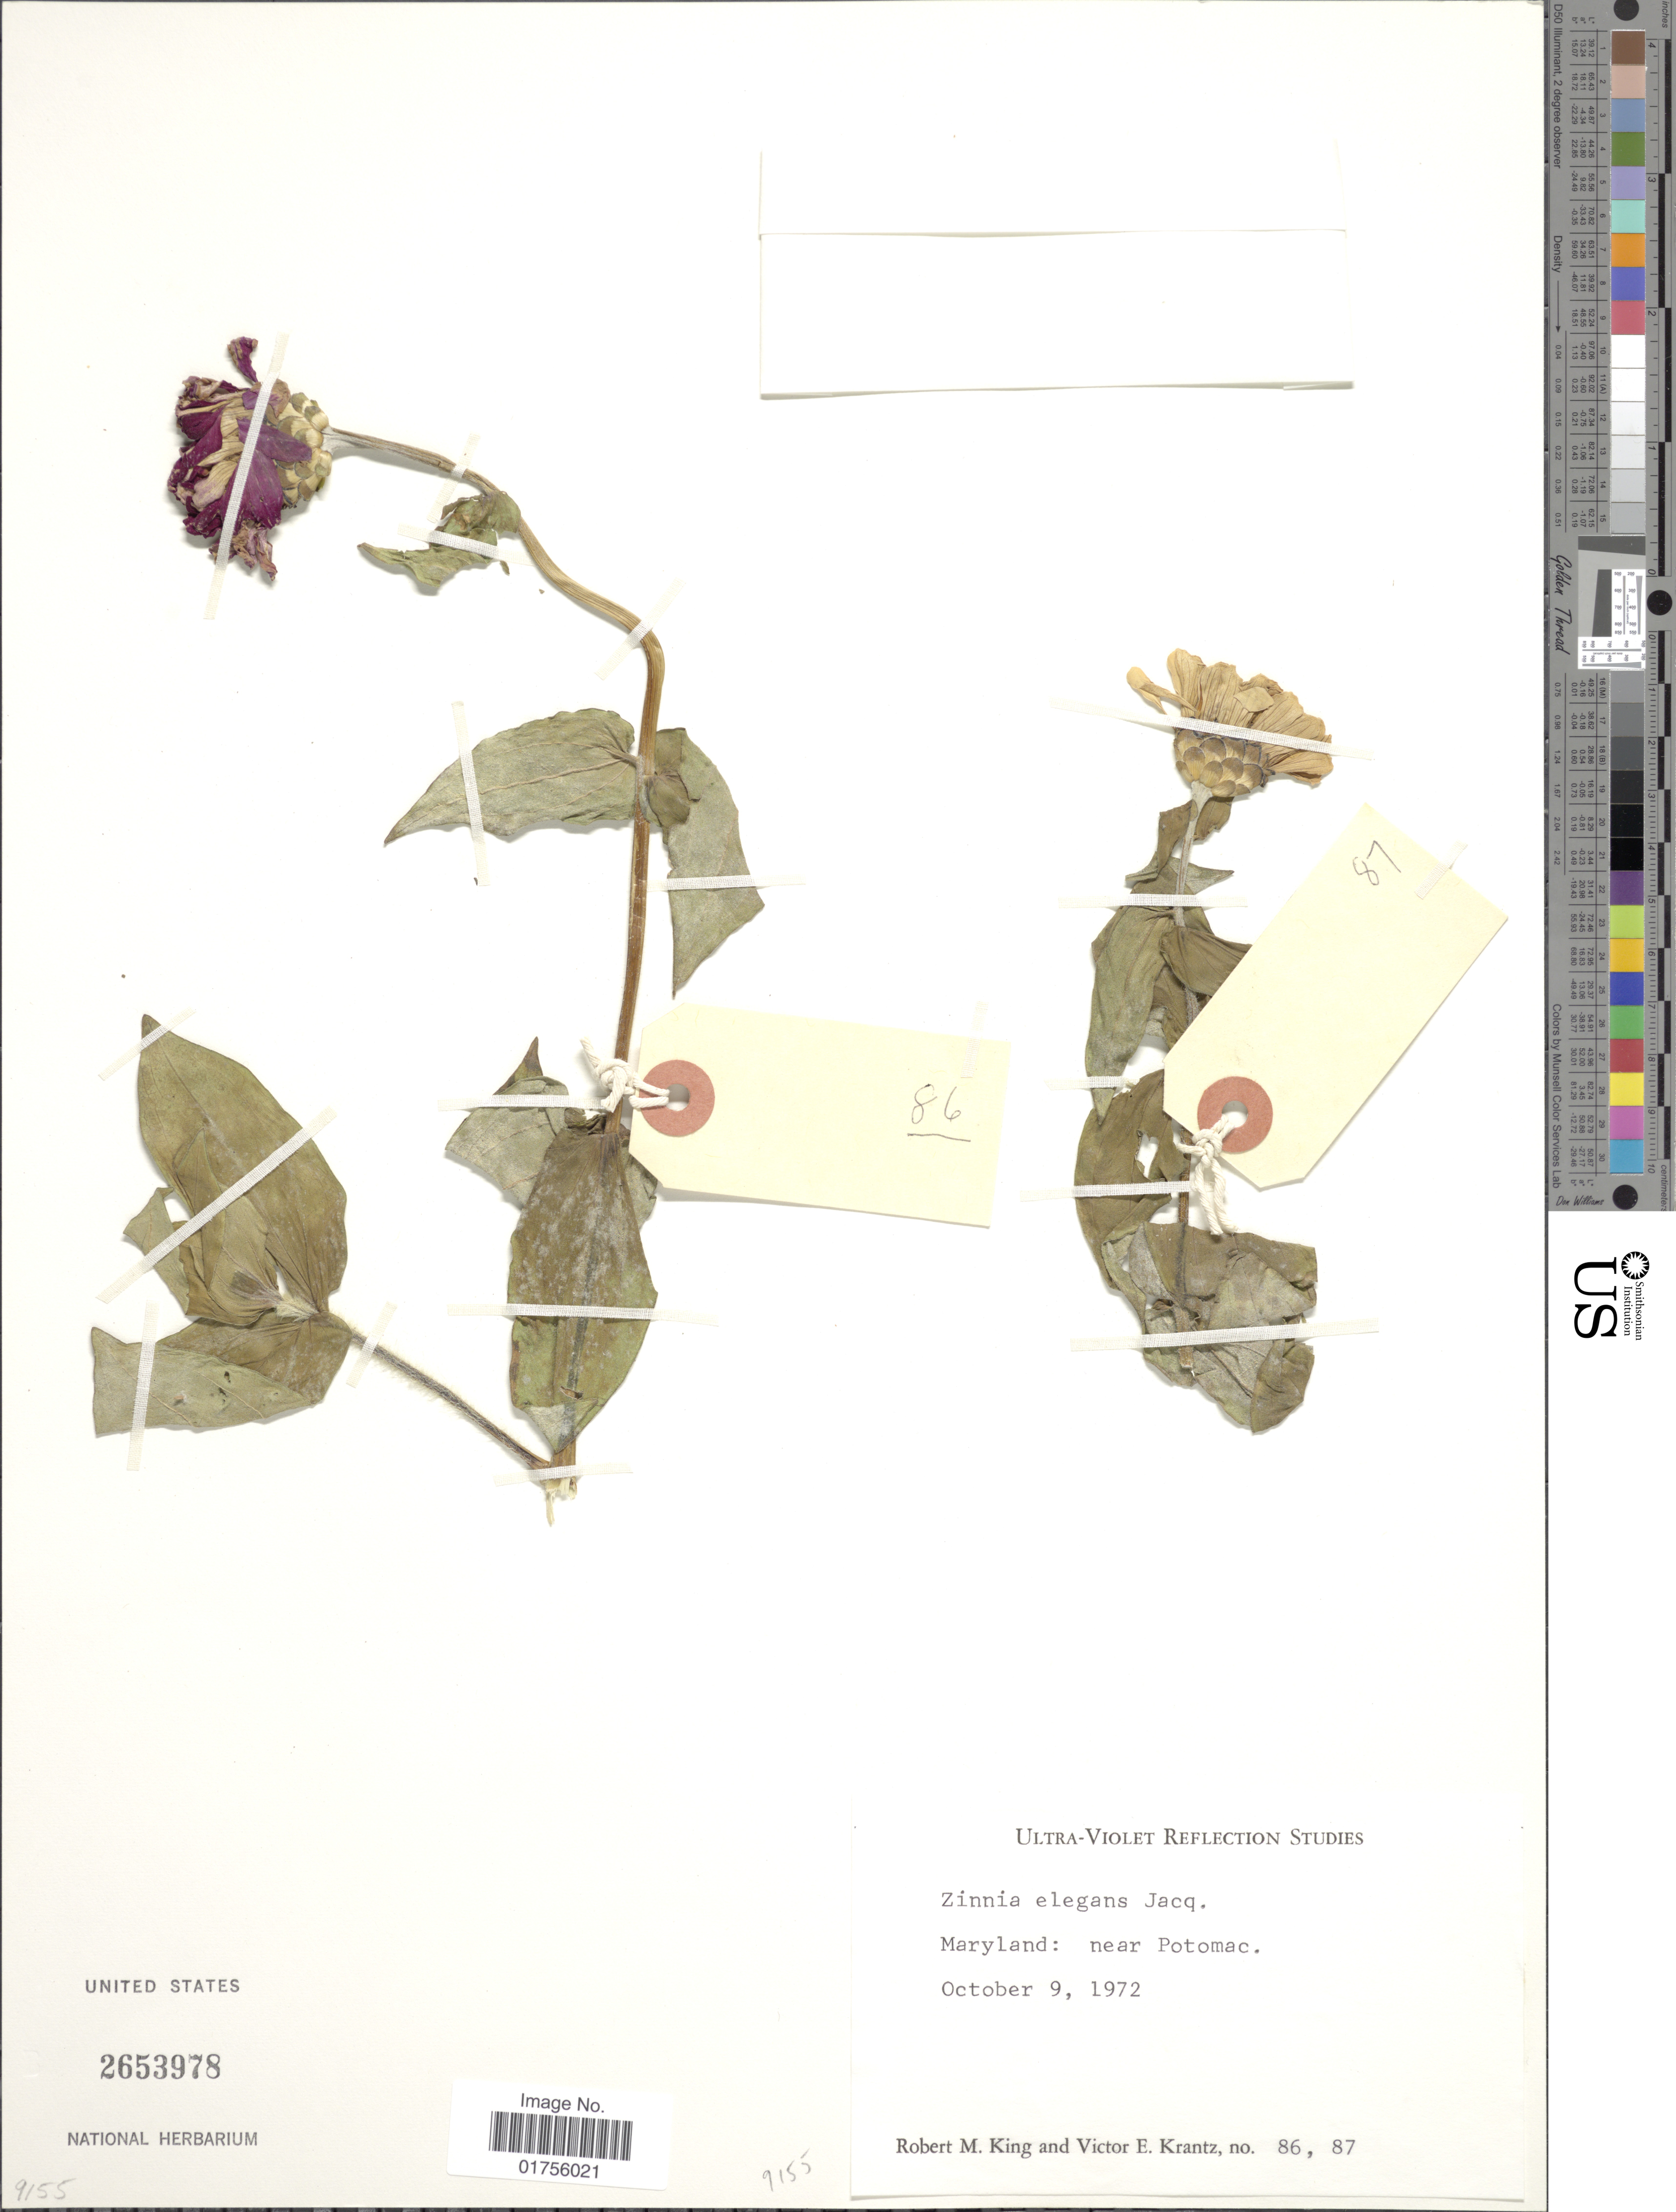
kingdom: Plantae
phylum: Tracheophyta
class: Magnoliopsida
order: Asterales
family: Asteraceae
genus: Zinnia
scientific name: Zinnia elegans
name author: Jacq.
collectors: R. M. King & V. Krantz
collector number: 86/87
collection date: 1972-10-09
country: United States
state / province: Maryland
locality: Maryland: near Potomac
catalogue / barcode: US 2653978